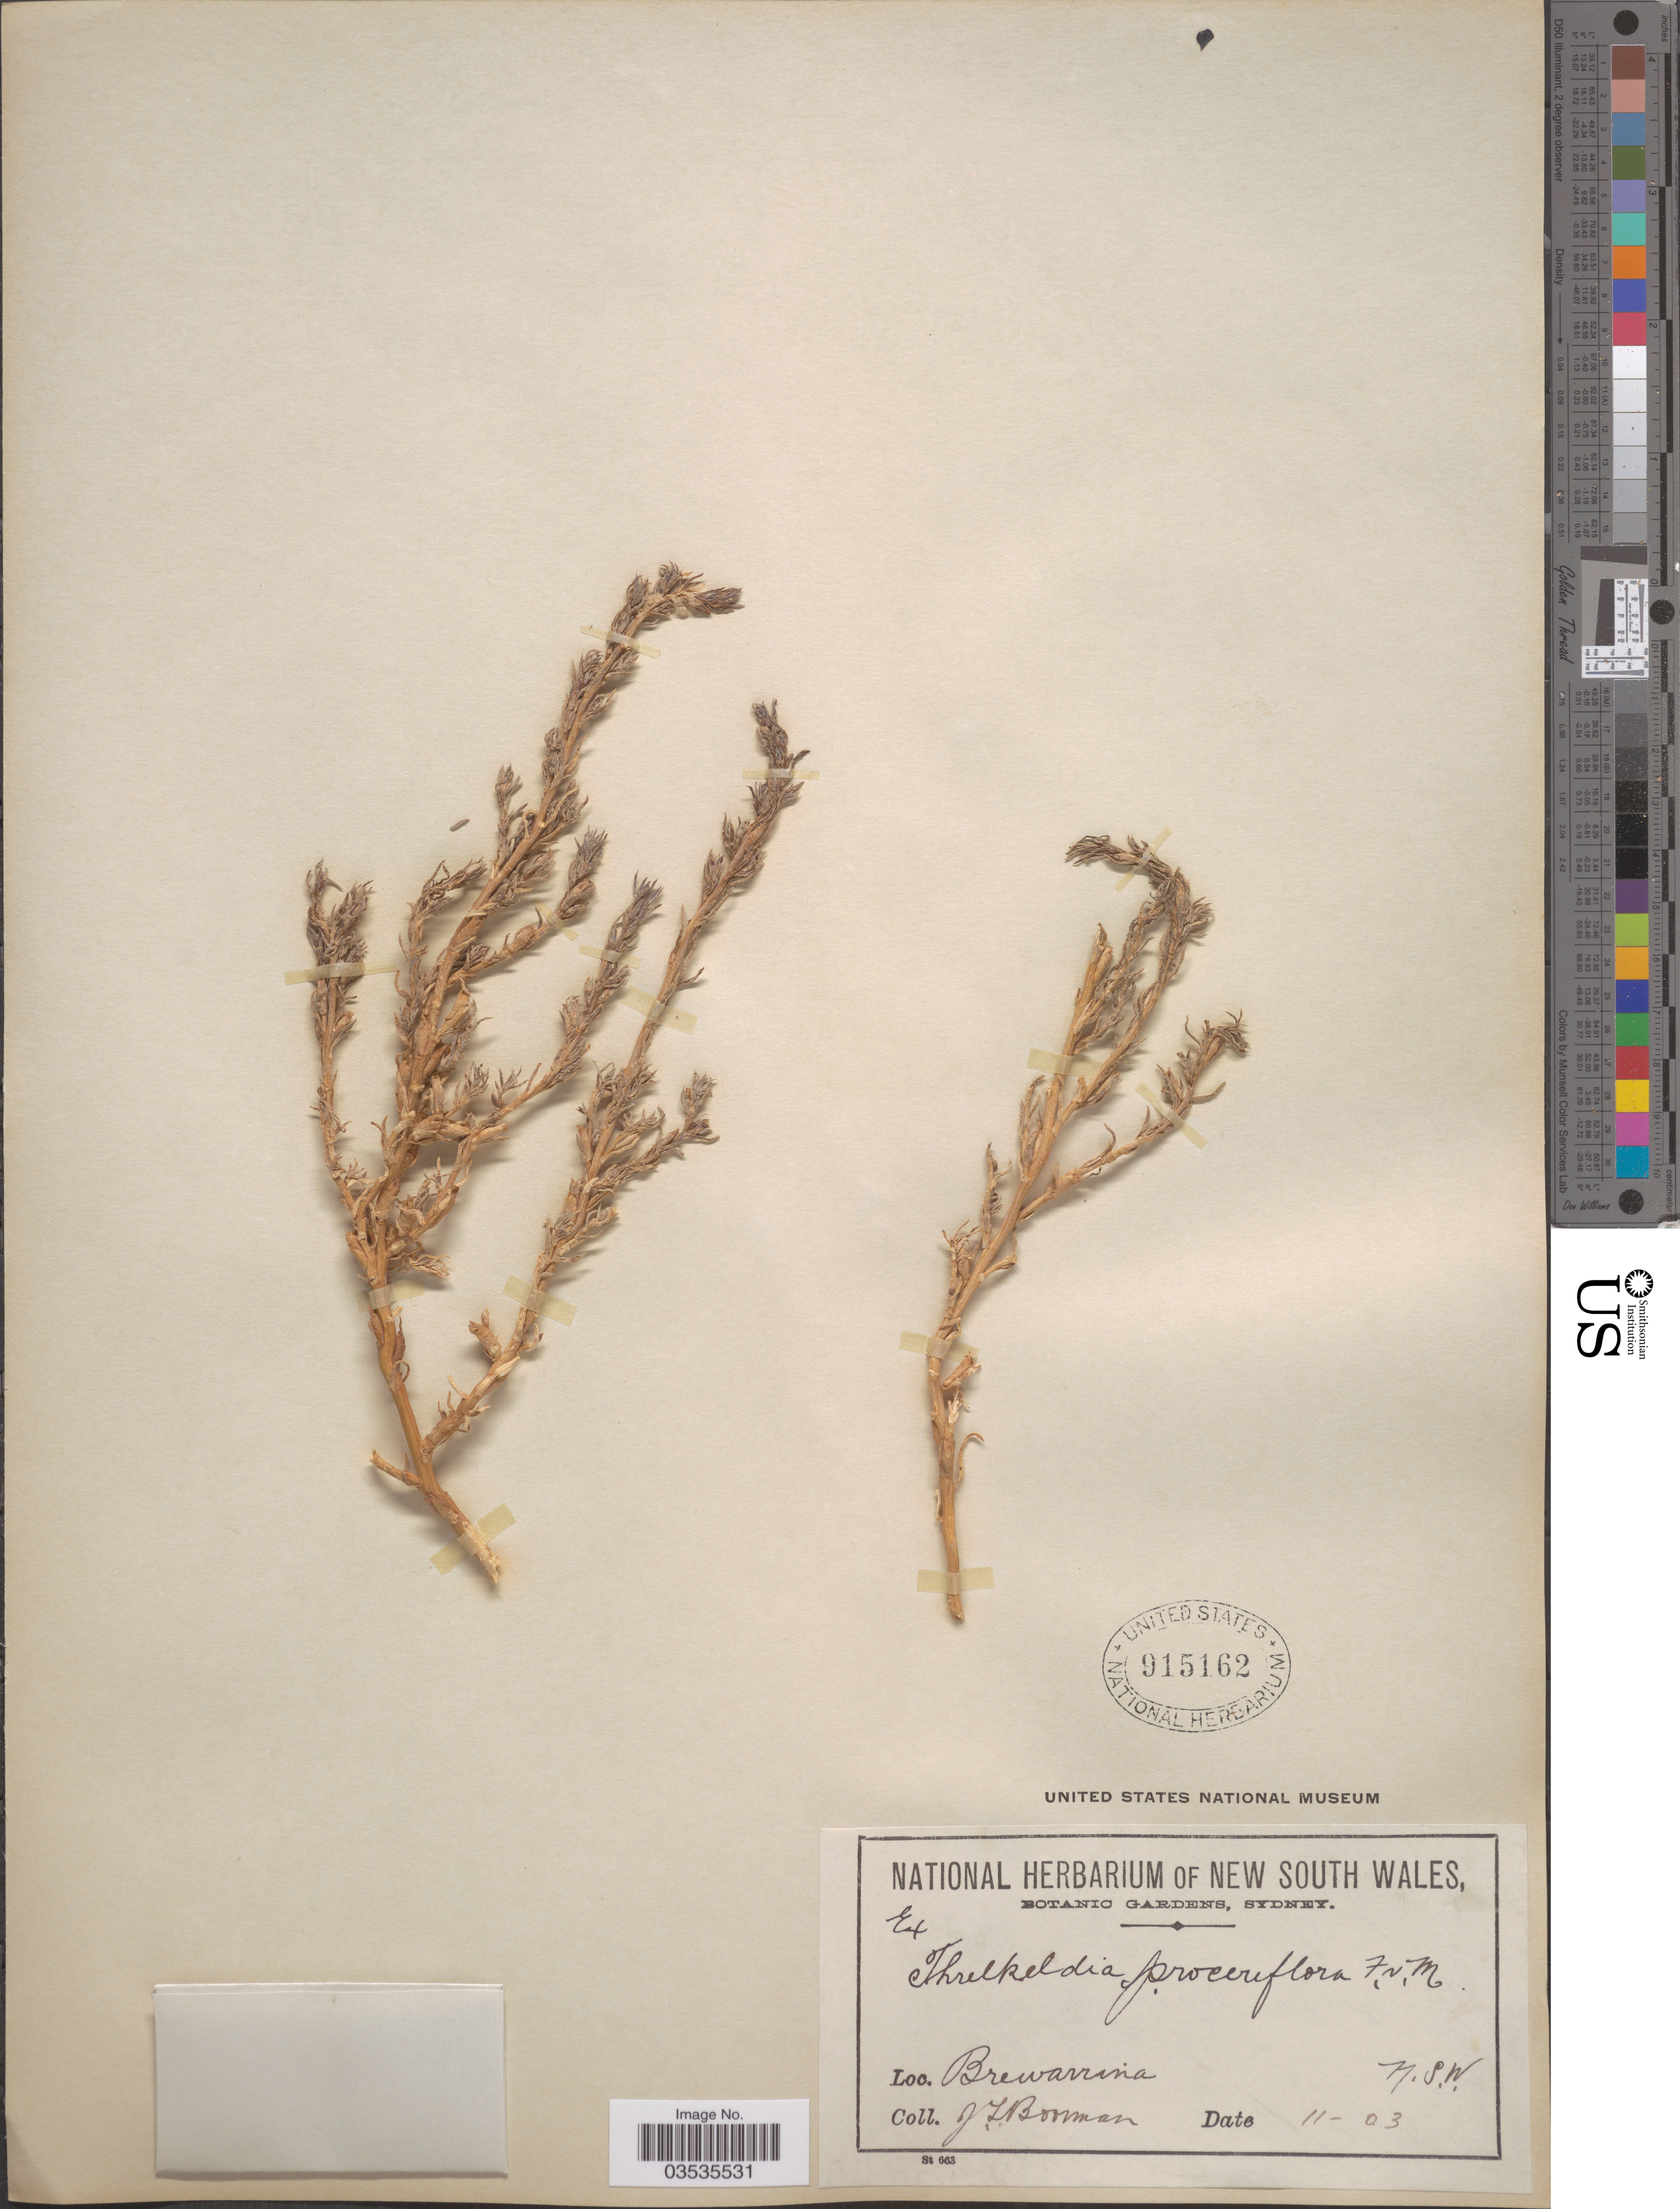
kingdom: Plantae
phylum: Tracheophyta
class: Magnoliopsida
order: Caryophyllales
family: Amaranthaceae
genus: Threlkeldia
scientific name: Threlkeldia proceriflora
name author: F. Muell.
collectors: J. Boorman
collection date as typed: Transcribed d/m/y: /11/3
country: Australia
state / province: New South Wales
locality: Brewarrina.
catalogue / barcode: US 915162